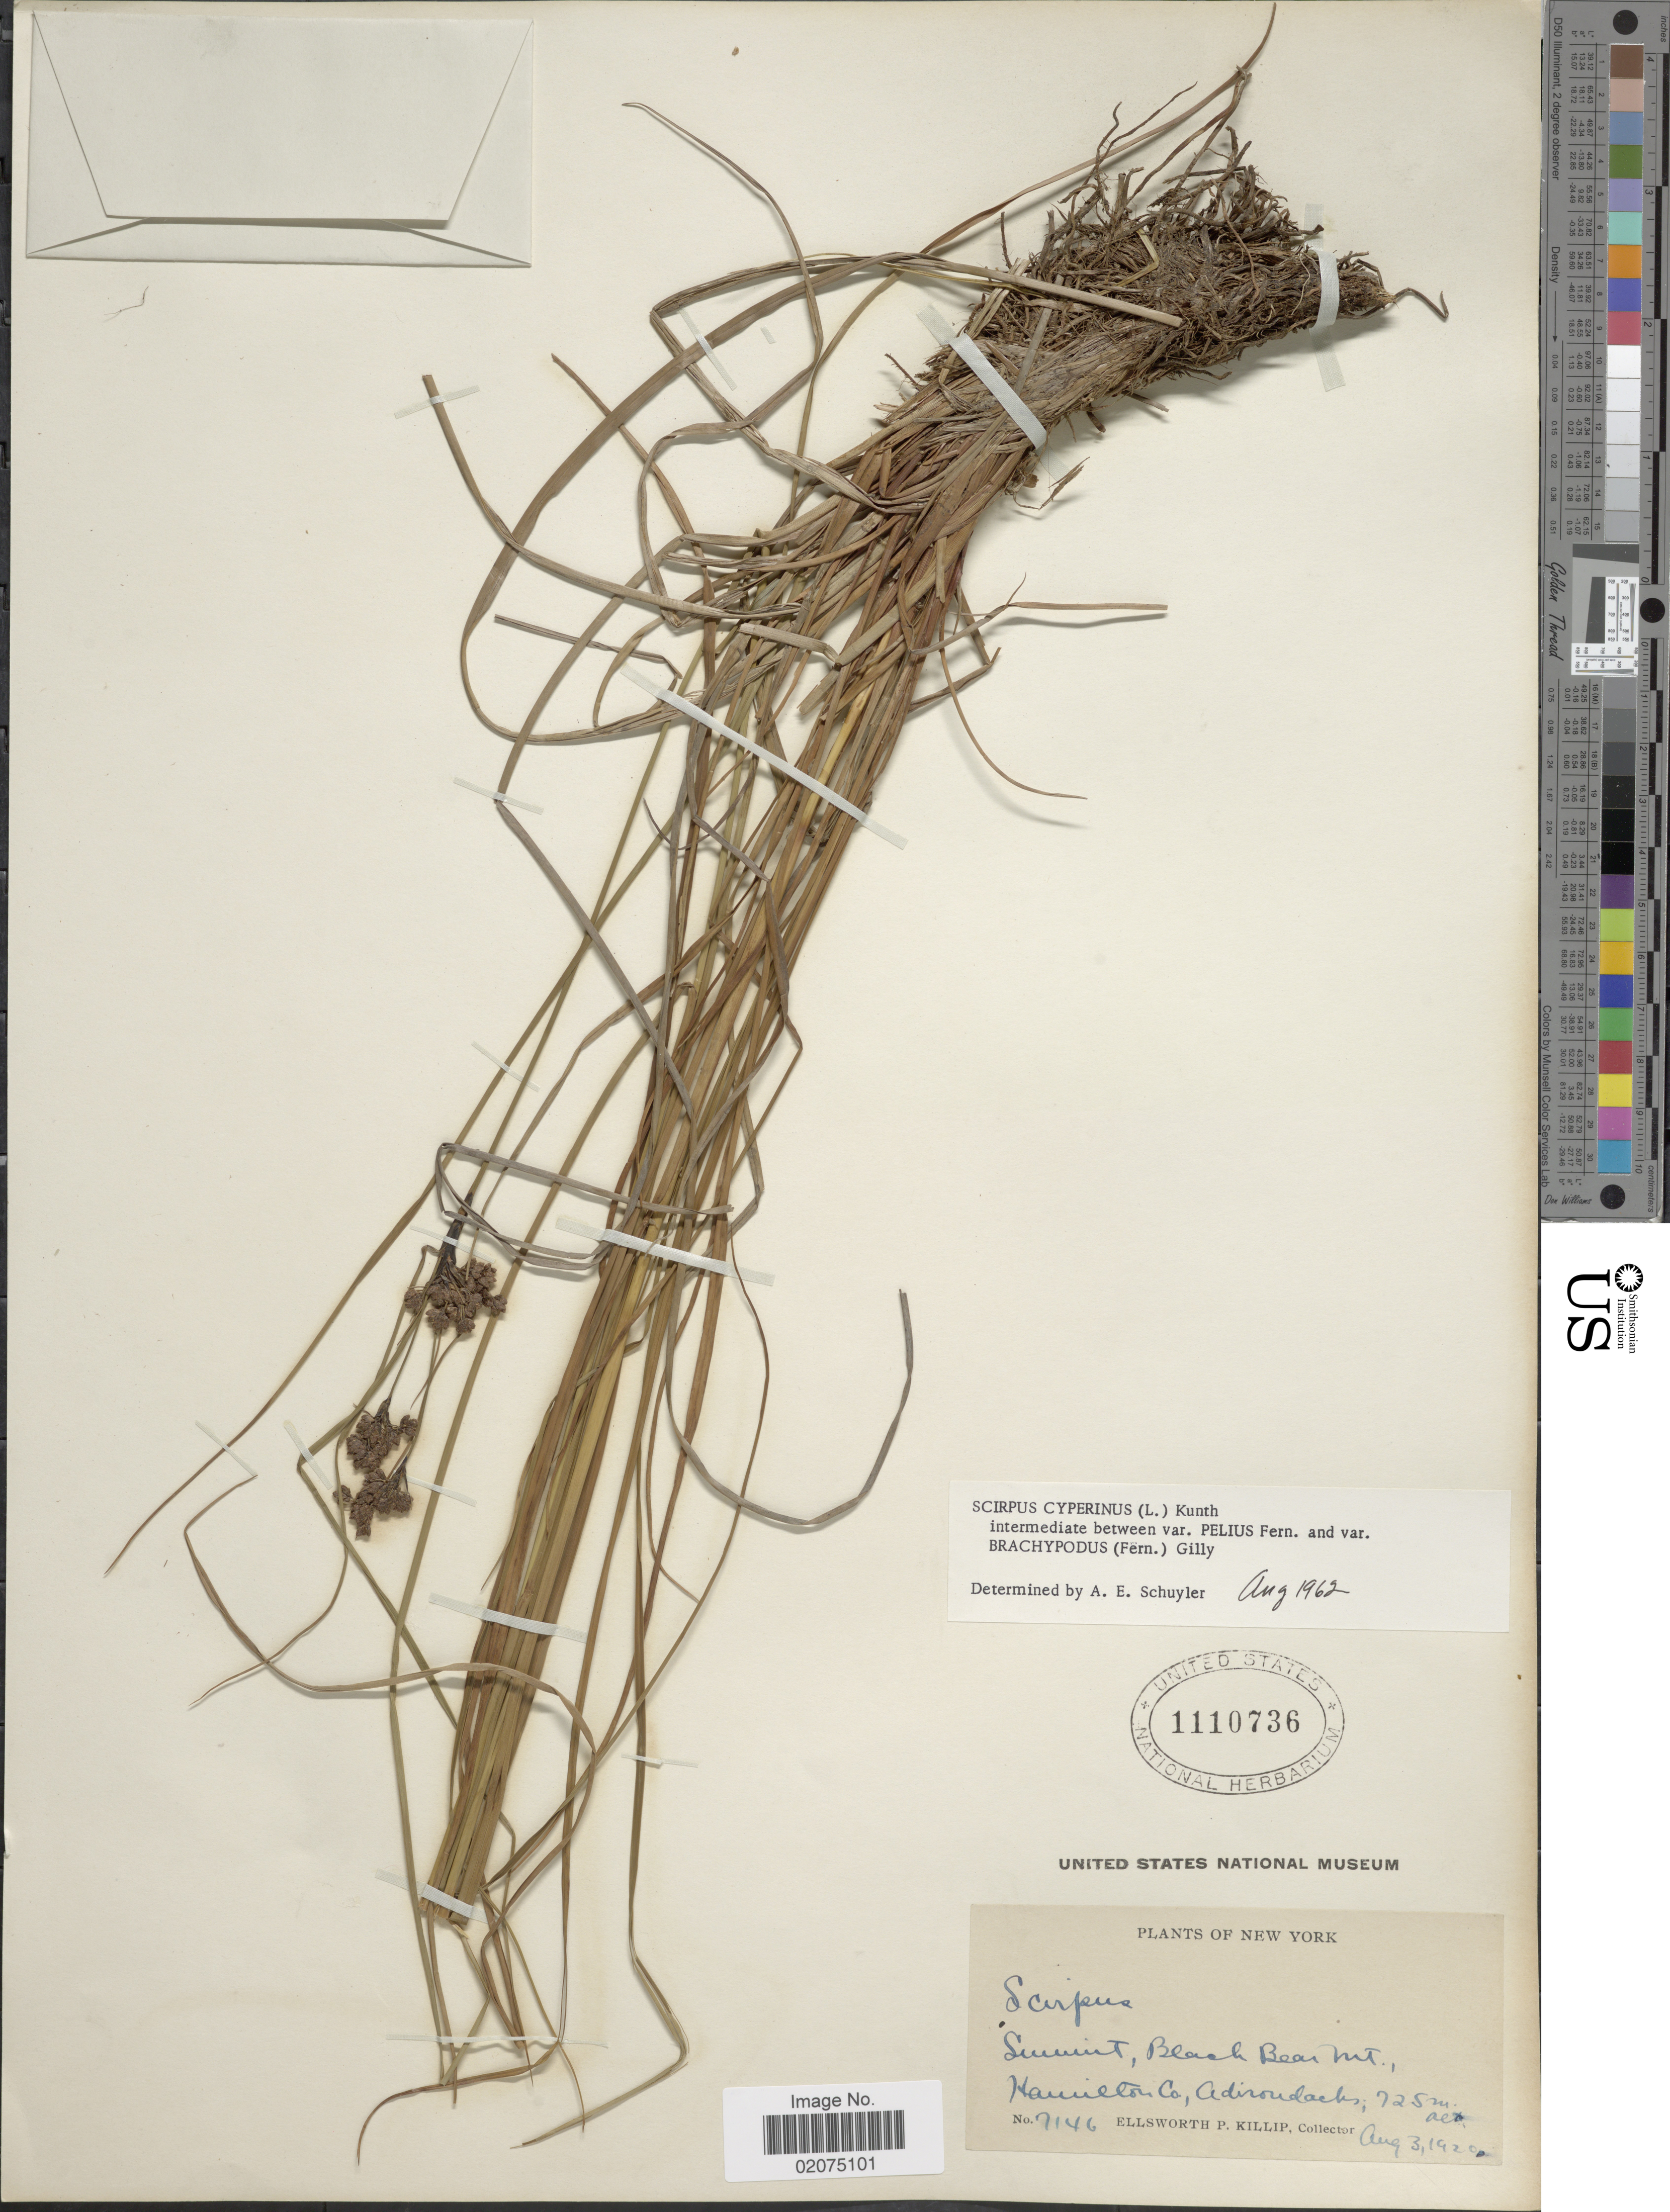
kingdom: Plantae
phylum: Tracheophyta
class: Liliopsida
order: Poales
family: Cyperaceae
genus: Scirpus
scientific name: Scirpus cyperinus (L.) Kunth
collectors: E. P. Killip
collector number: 7146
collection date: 1920-08-03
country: United States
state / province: New York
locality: Summit, Black Bear Mt., Hamilton Co., Adirondacks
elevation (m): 725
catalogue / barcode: US 1110736